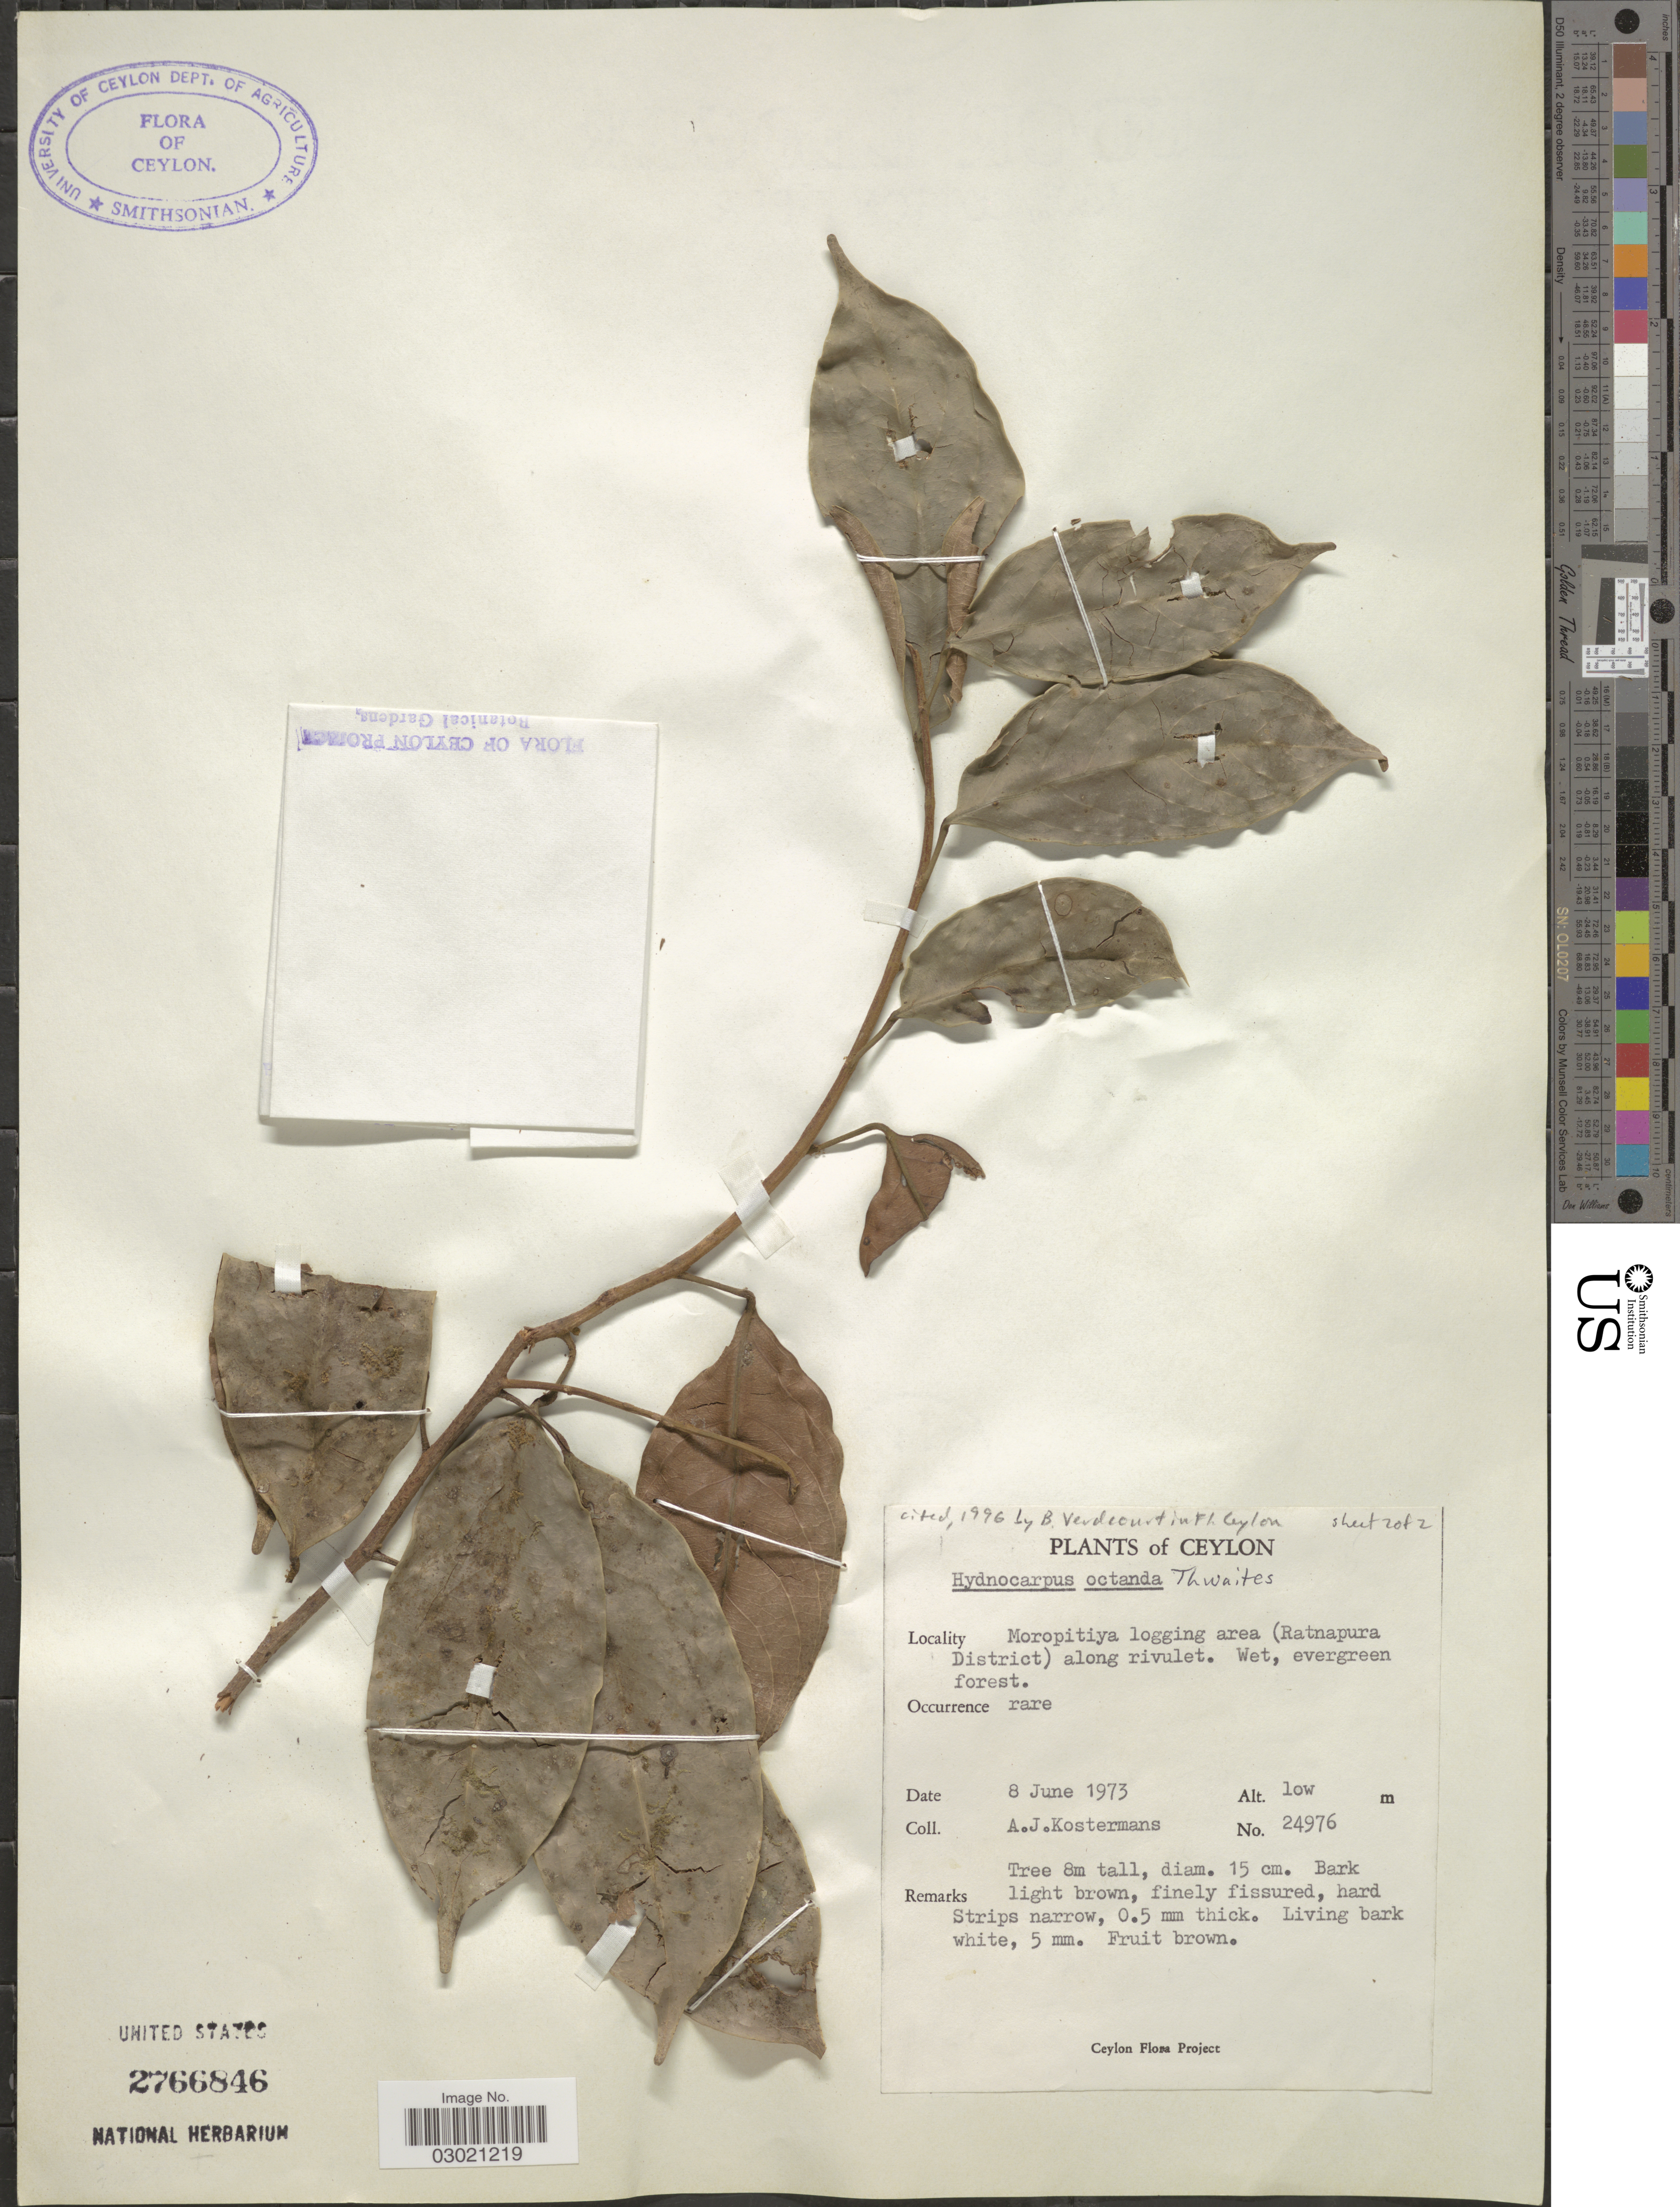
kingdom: Plantae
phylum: Tracheophyta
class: Magnoliopsida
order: Malpighiales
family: Achariaceae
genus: Hydnocarpus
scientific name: Hydnocarpus octandrus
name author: Thwaites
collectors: A. J. G. Kostermans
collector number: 24976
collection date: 1973-06-08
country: Sri Lanka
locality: Ceylon, Moropitiya logging area (Ratnapura District) along rivulet.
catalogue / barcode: US 2766846